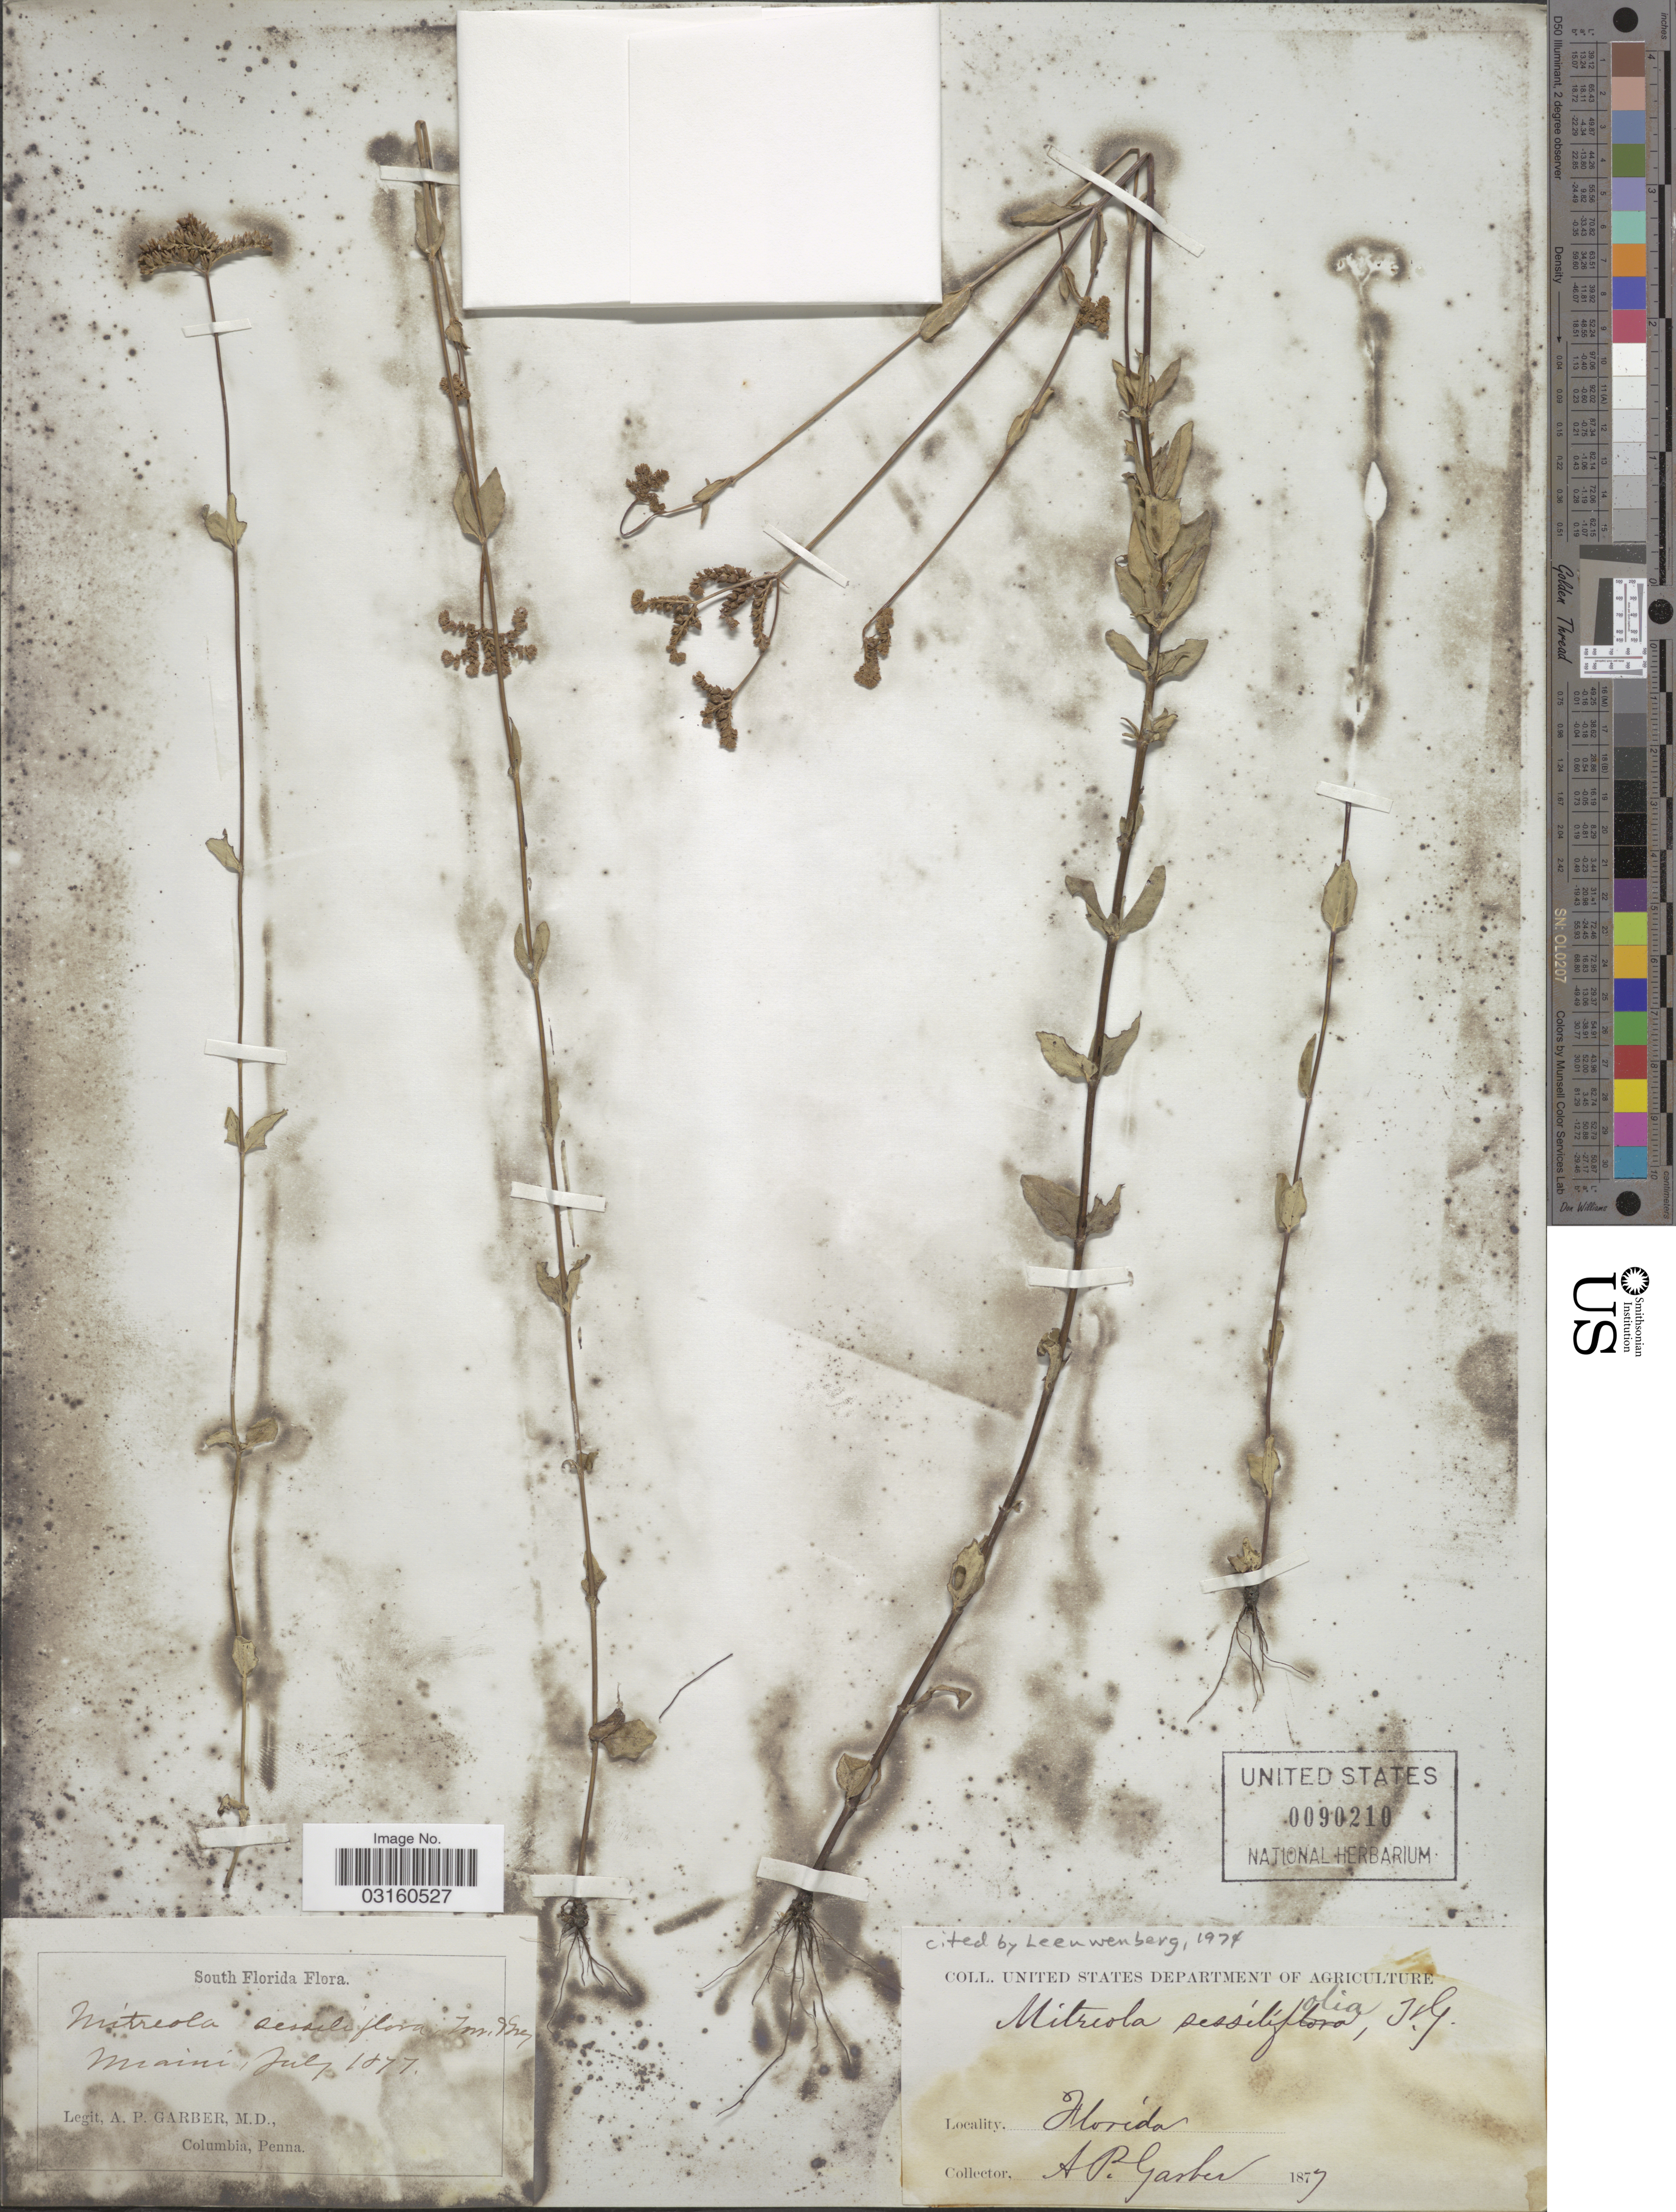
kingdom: Plantae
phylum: Tracheophyta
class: Magnoliopsida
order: Gentianales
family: Loganiaceae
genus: Mitreola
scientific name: Mitreola sessilifolia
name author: (J.F. Gmel.) G. Don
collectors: A. P. Garber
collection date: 1877-07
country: United States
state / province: Florida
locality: South Florida. Miami.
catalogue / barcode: US 90210